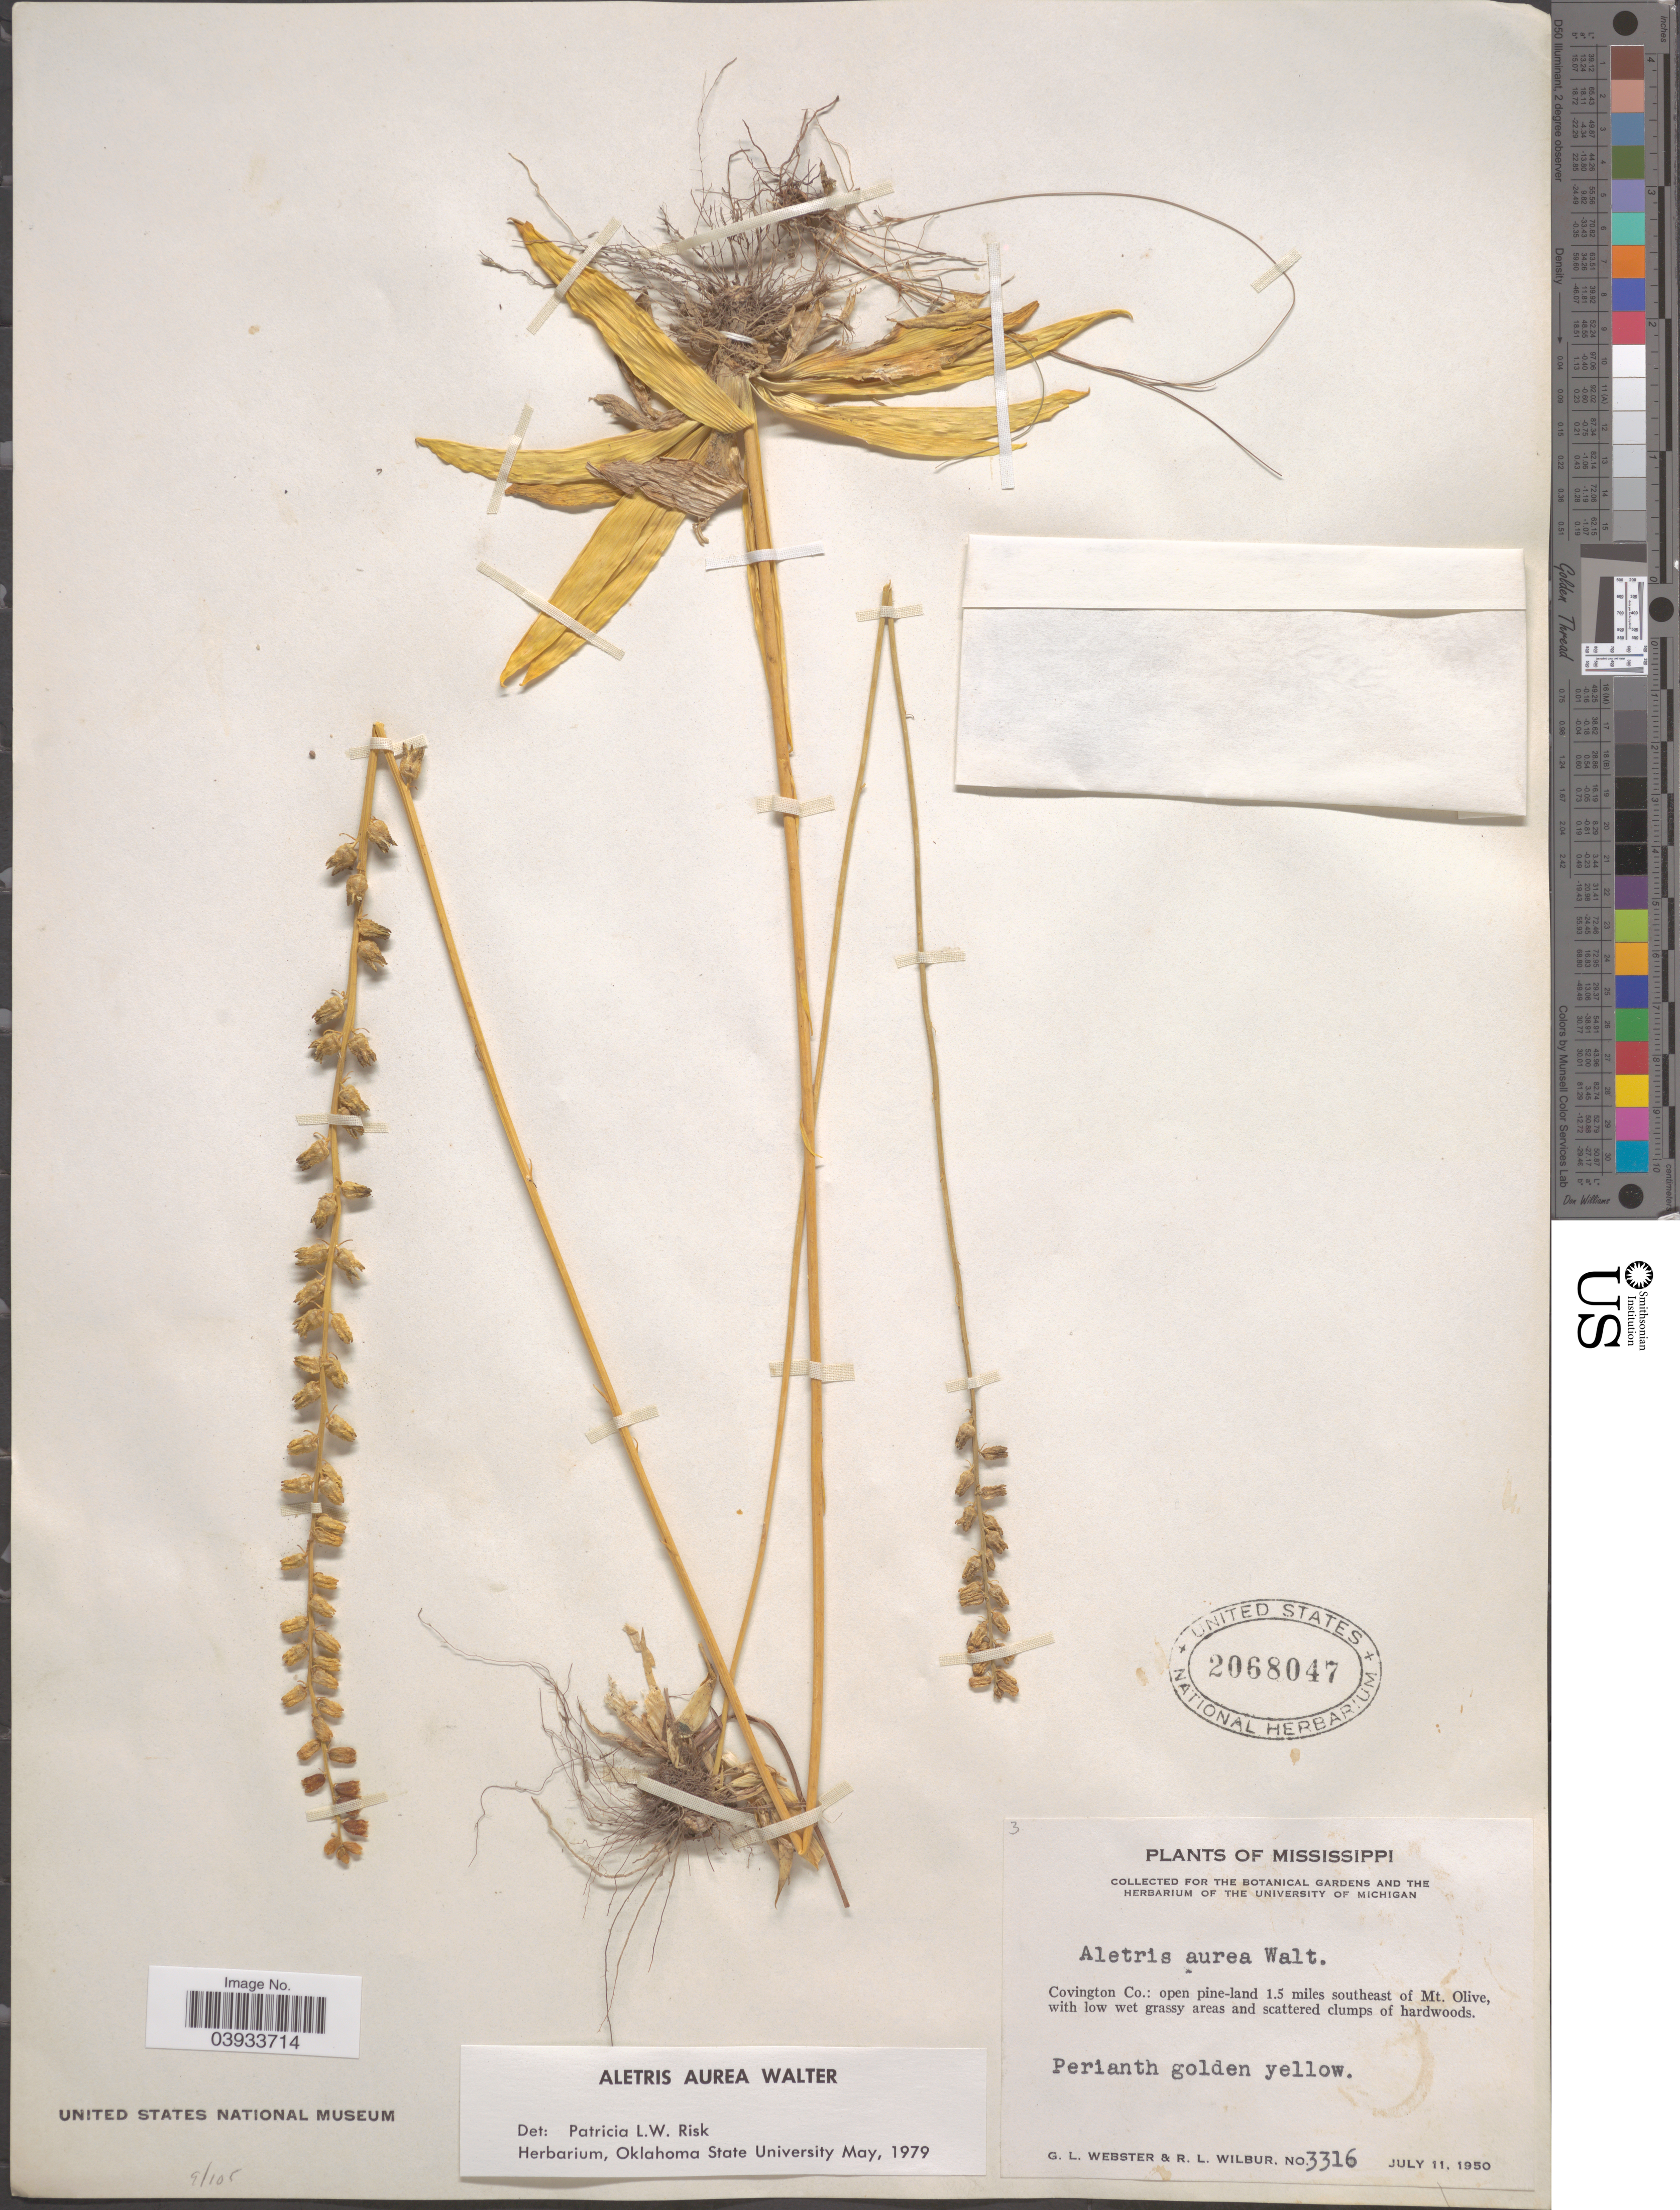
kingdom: Plantae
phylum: Tracheophyta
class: Liliopsida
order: Dioscoreales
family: Nartheciaceae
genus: Aletris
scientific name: Aletris aurea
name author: Walter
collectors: G. L. Webster & R. L. Wilbur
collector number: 3316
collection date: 1950-07-11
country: United States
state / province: Mississippi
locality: Covington Co.: open pine-land 1.5 miles southeast of Mt. Olive.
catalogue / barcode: US 2068047